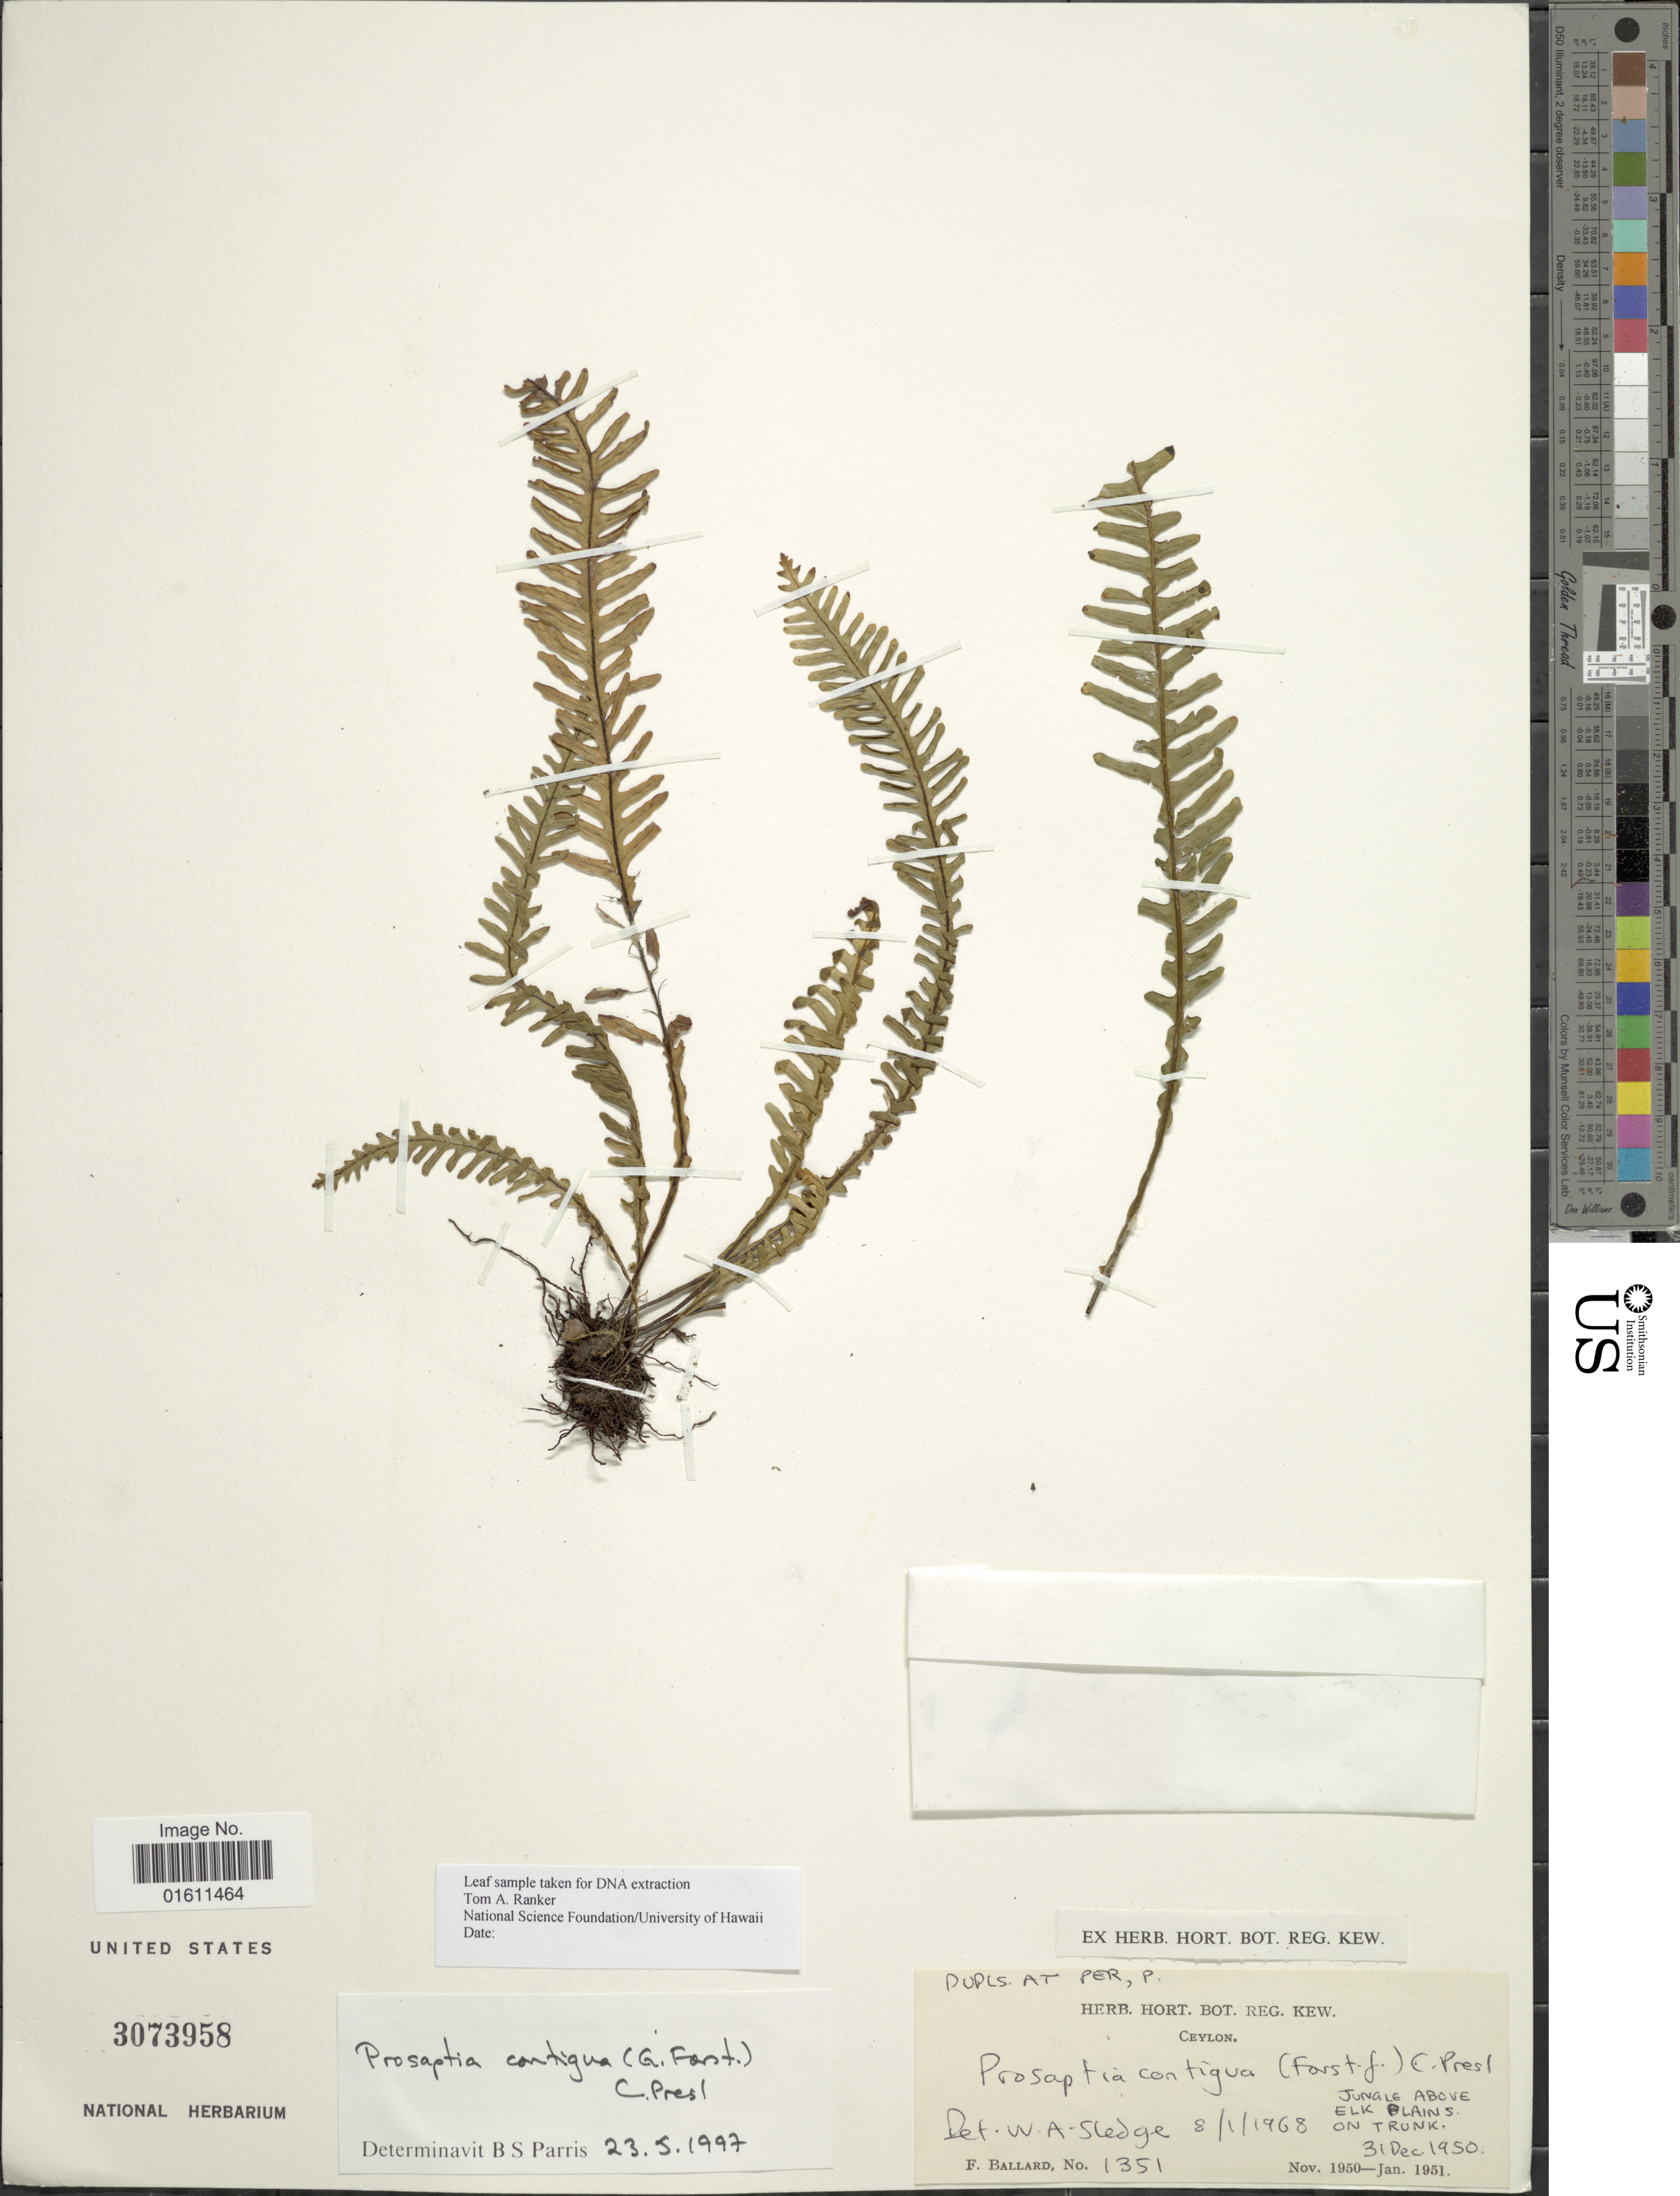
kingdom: Plantae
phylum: Tracheophyta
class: Polypodiopsida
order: Polypodiales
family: Polypodiaceae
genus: Prosaptia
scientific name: Prosaptia contigua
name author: (G. Forst.) Presl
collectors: F. Ballard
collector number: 1351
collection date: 1950-12-31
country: Sri Lanka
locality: Ceylon, Jungle above Elk Plains.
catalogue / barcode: US 3073958